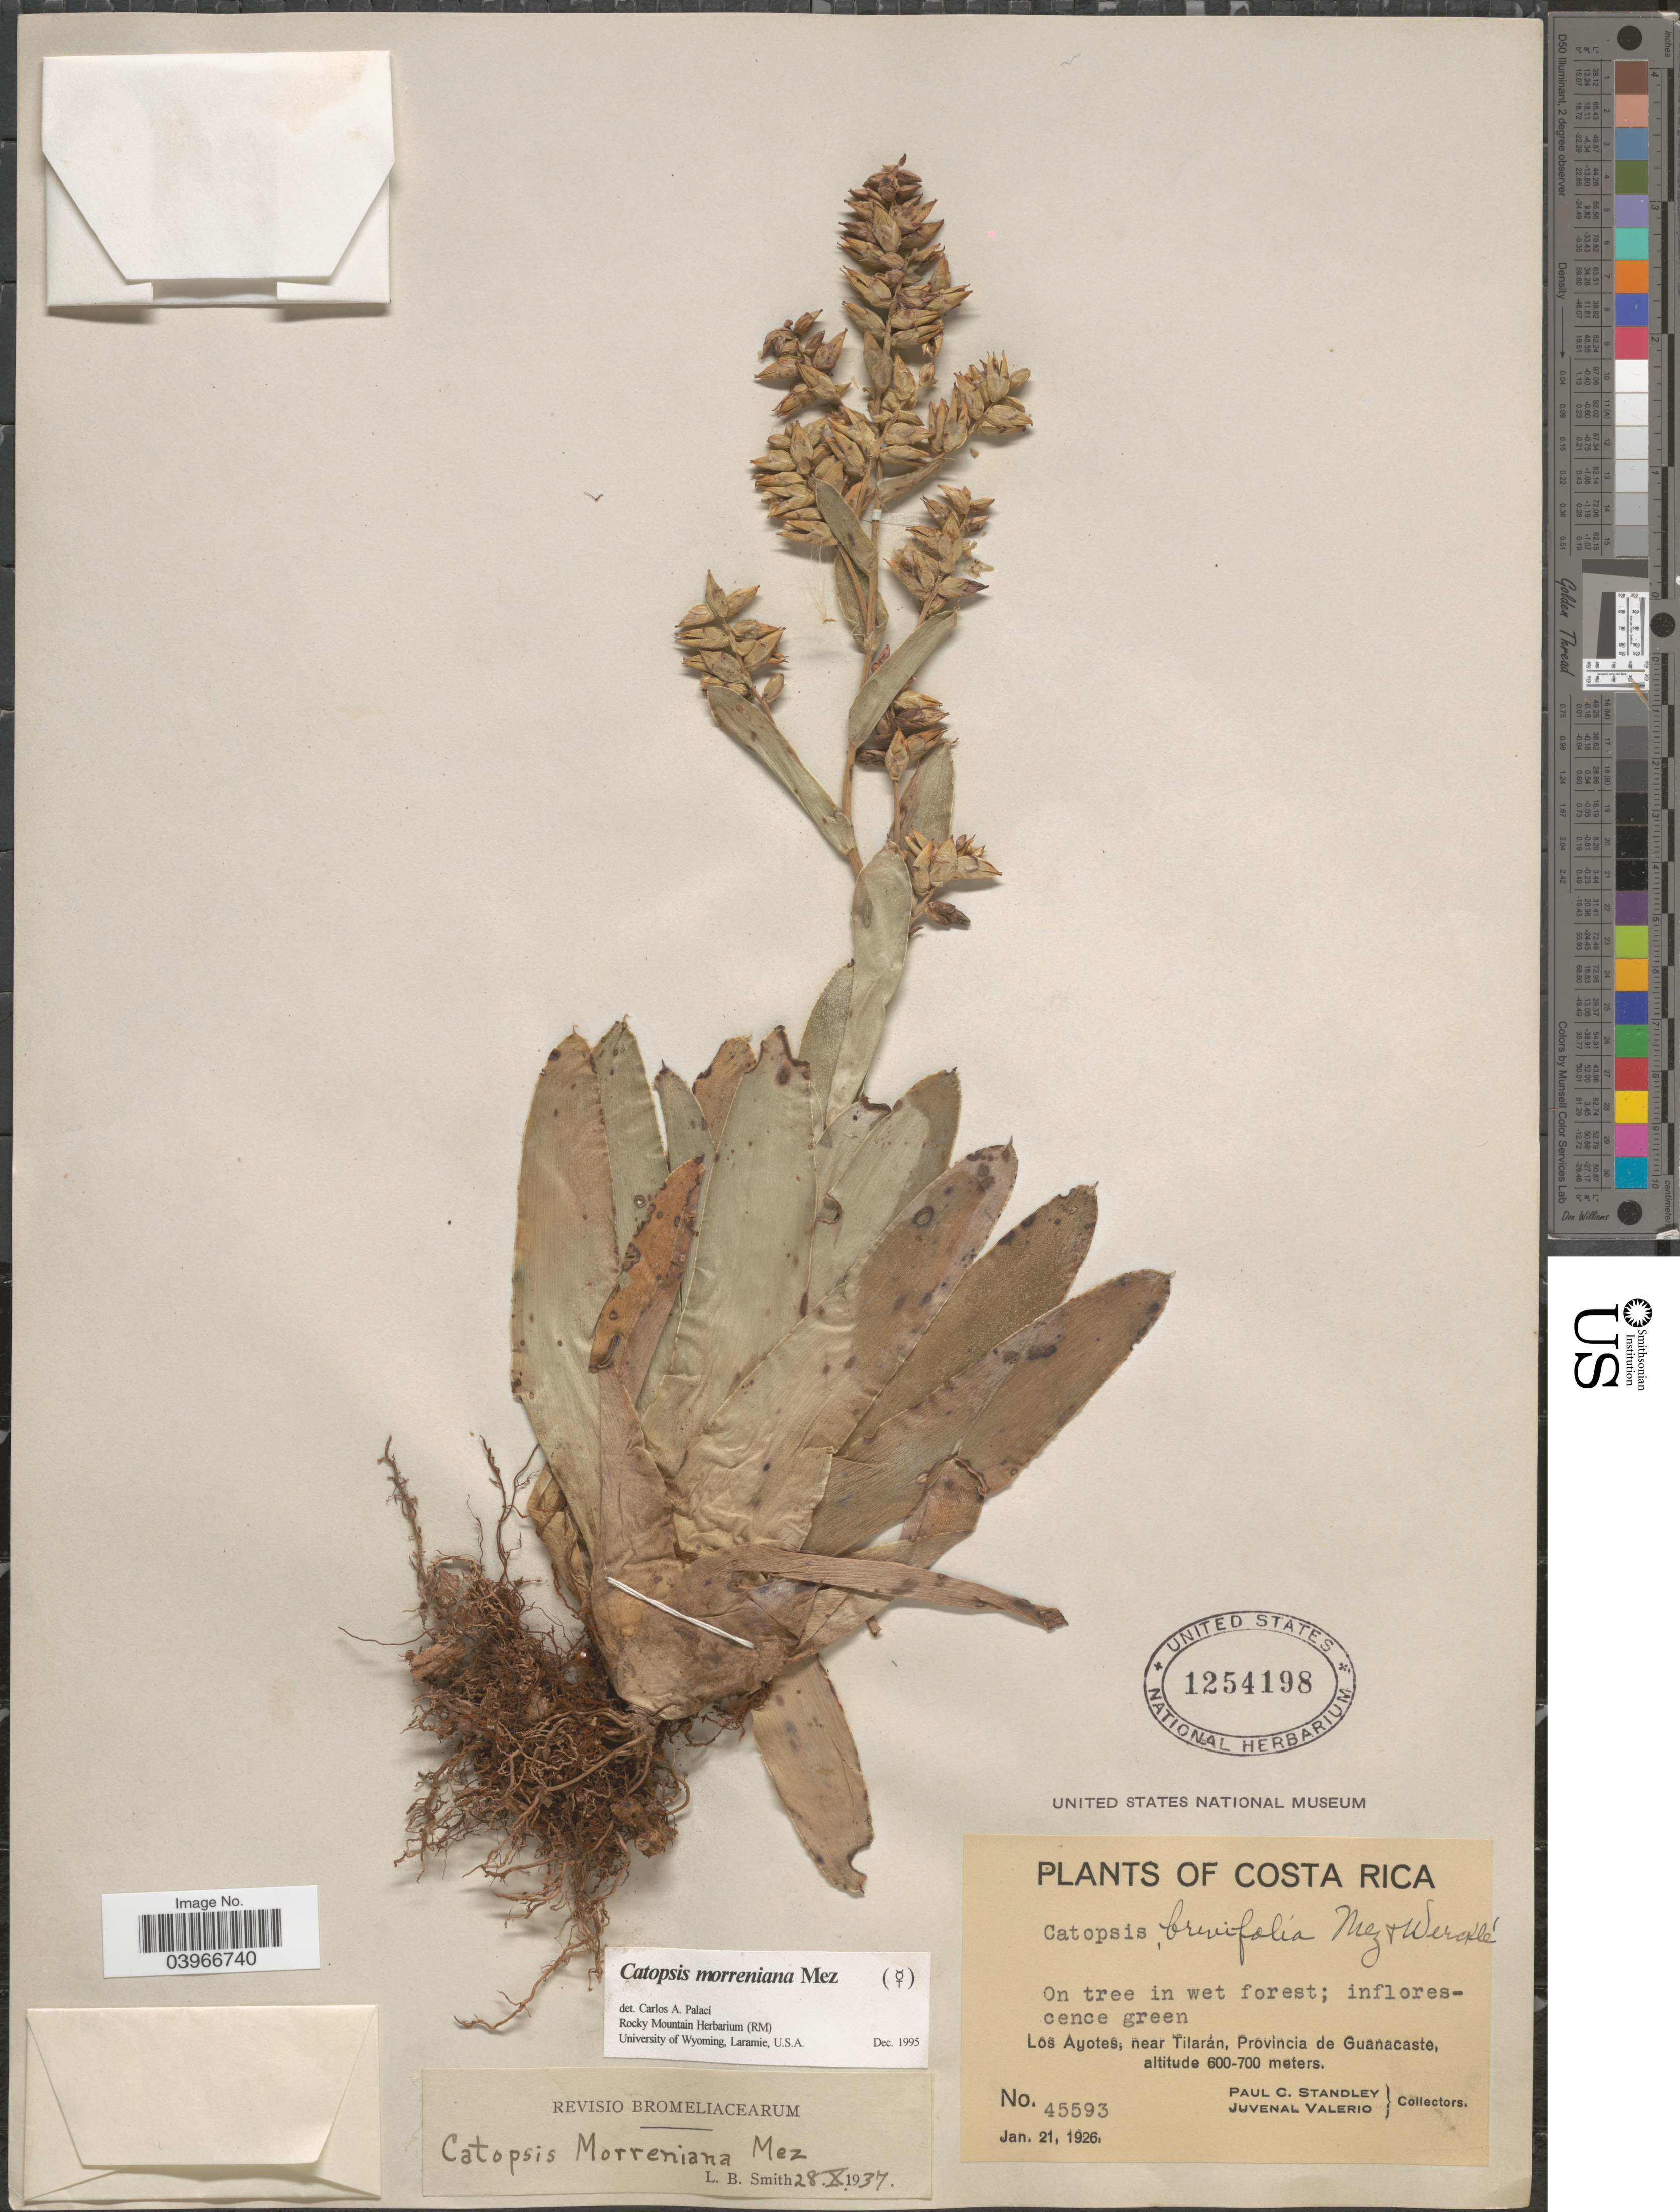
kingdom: Plantae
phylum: Tracheophyta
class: Liliopsida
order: Poales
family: Bromeliaceae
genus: Catopsis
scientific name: Catopsis morreniana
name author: Mez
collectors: P. C. Standley & J. Valerio R.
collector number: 45593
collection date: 1926-01-21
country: Costa Rica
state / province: Guanacaste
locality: Los Ayotes, near Tilarán.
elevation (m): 600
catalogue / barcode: US 1254198